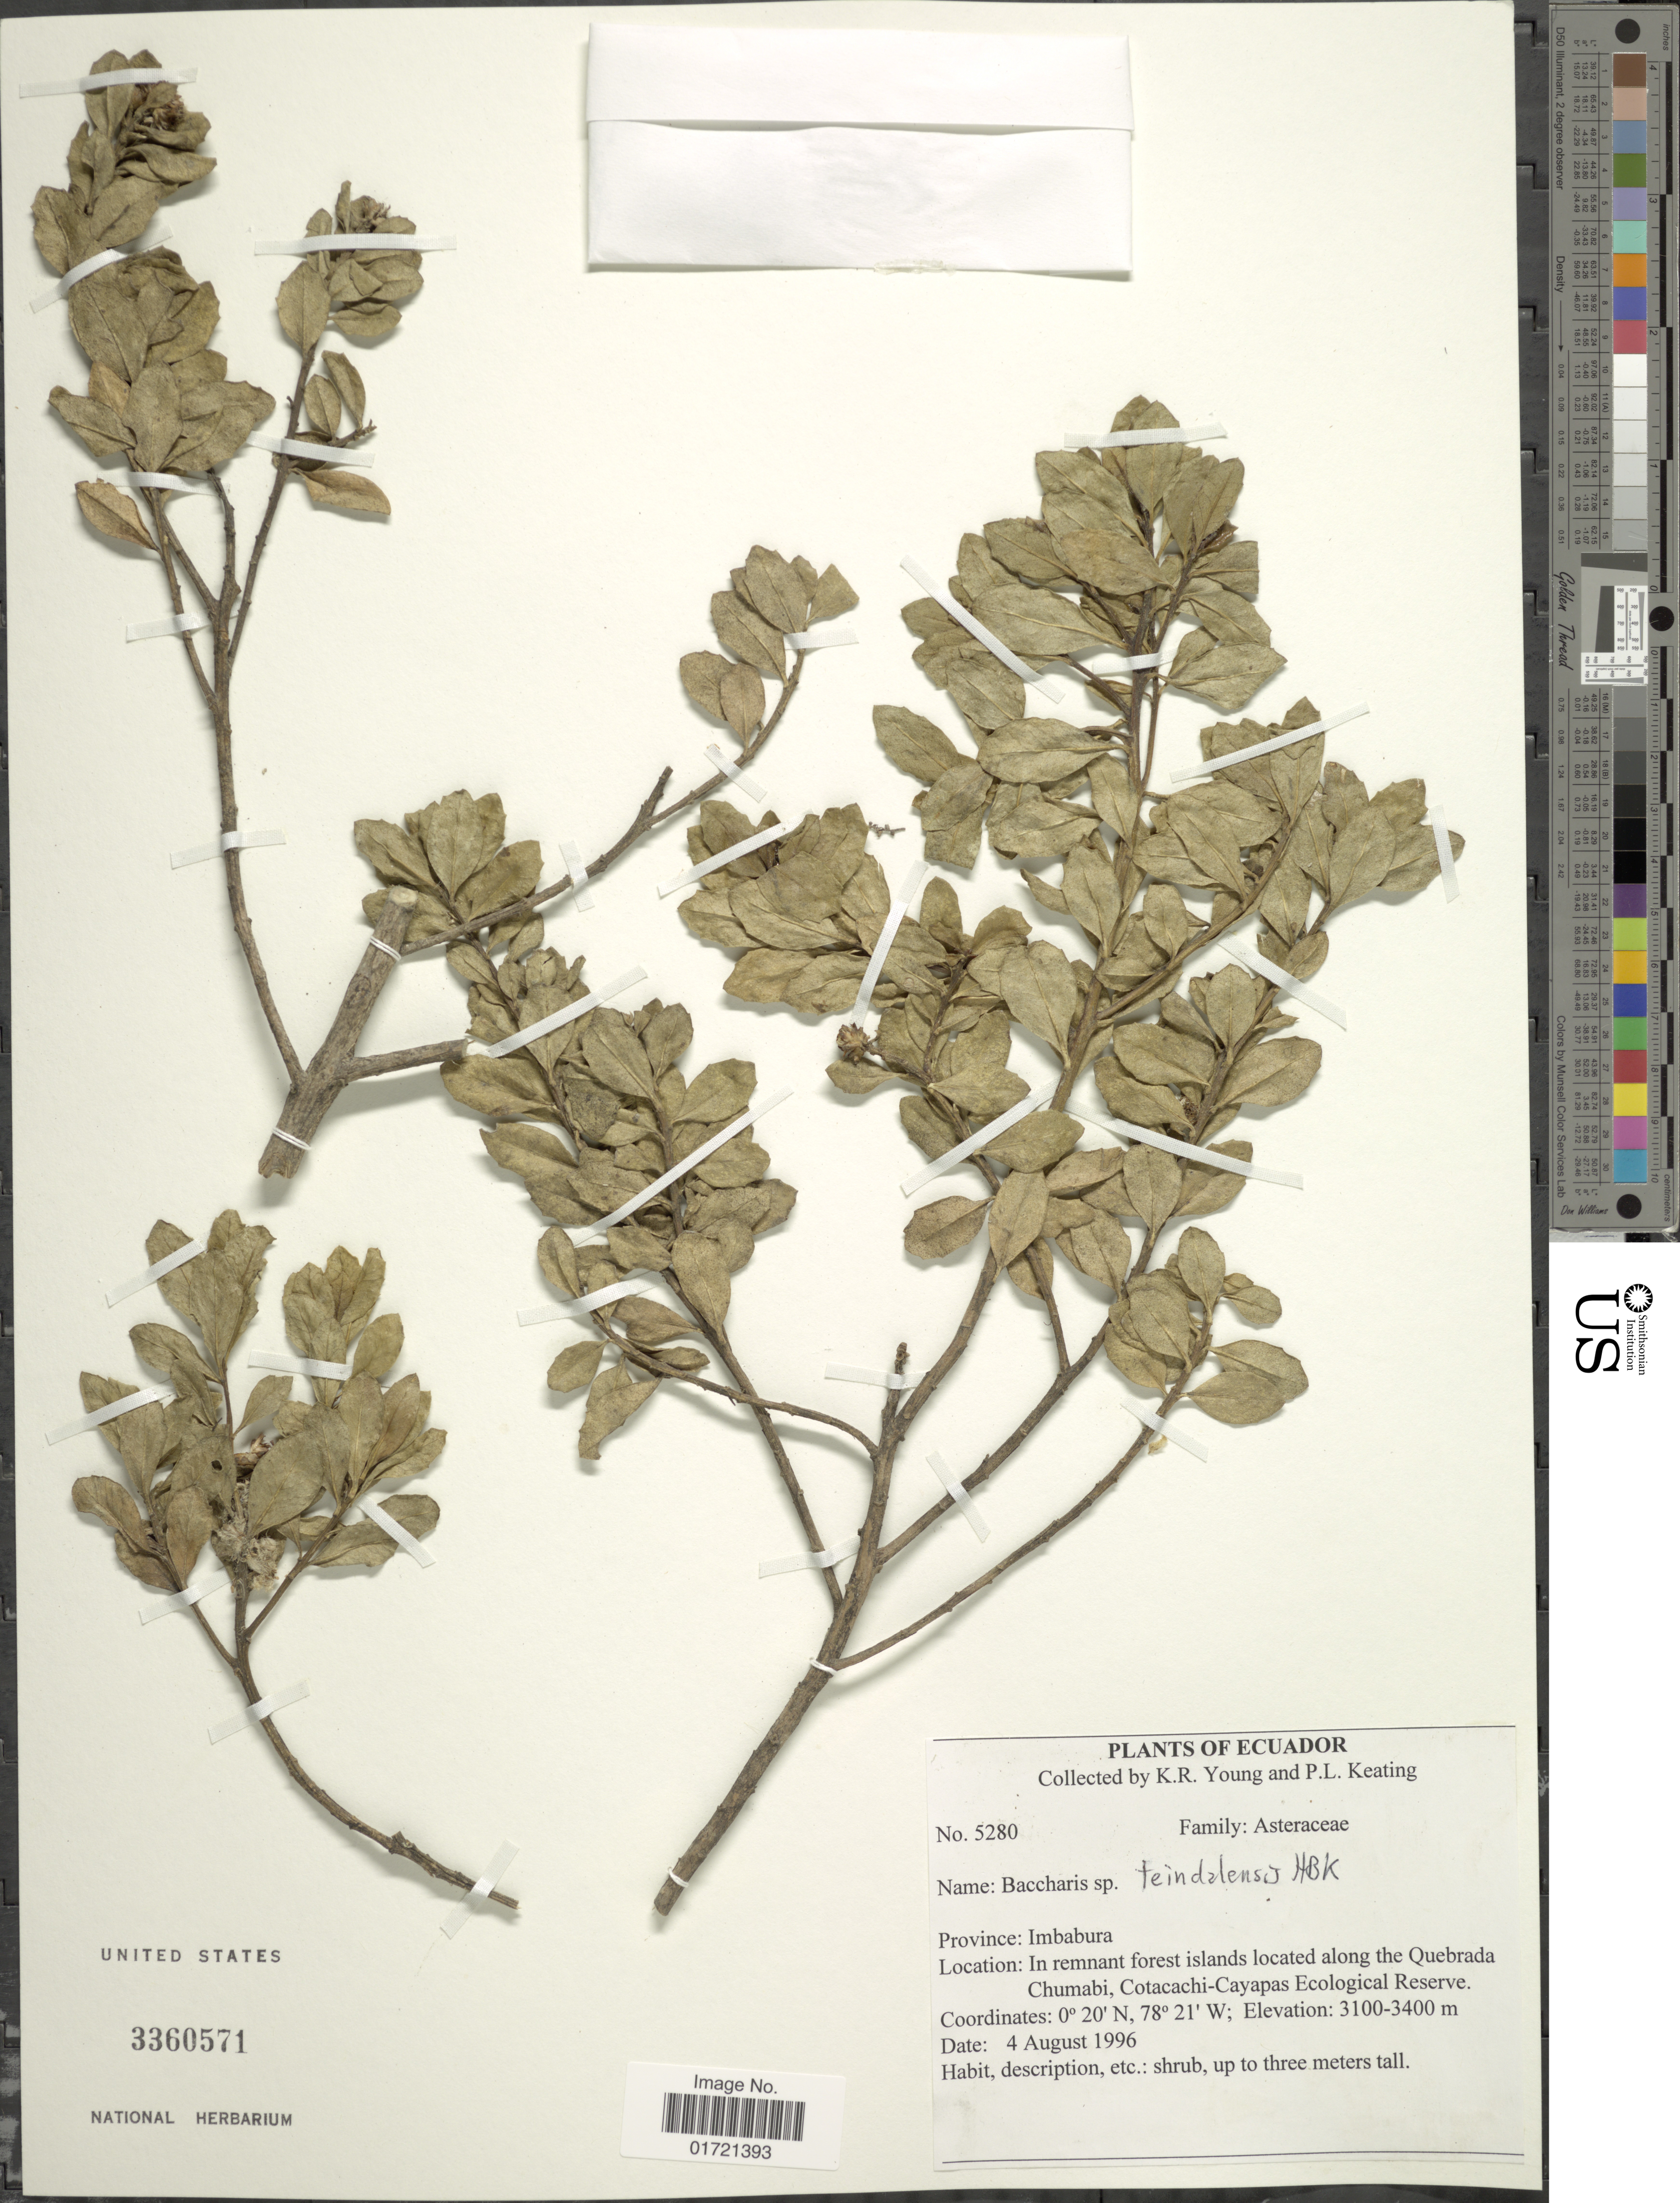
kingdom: Plantae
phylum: Tracheophyta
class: Magnoliopsida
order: Asterales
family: Asteraceae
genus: Baccharis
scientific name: Baccharis teindalensis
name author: Kunth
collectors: K. Young & P. Keating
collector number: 5280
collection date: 1996-08-04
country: Ecuador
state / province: Imbabura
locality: Province: Imbabura. In remnant forest islands located along the Quebrada Chumabi, Cotacachi-Cayapas Ecological Reserve.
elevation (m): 3100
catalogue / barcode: US 3360571